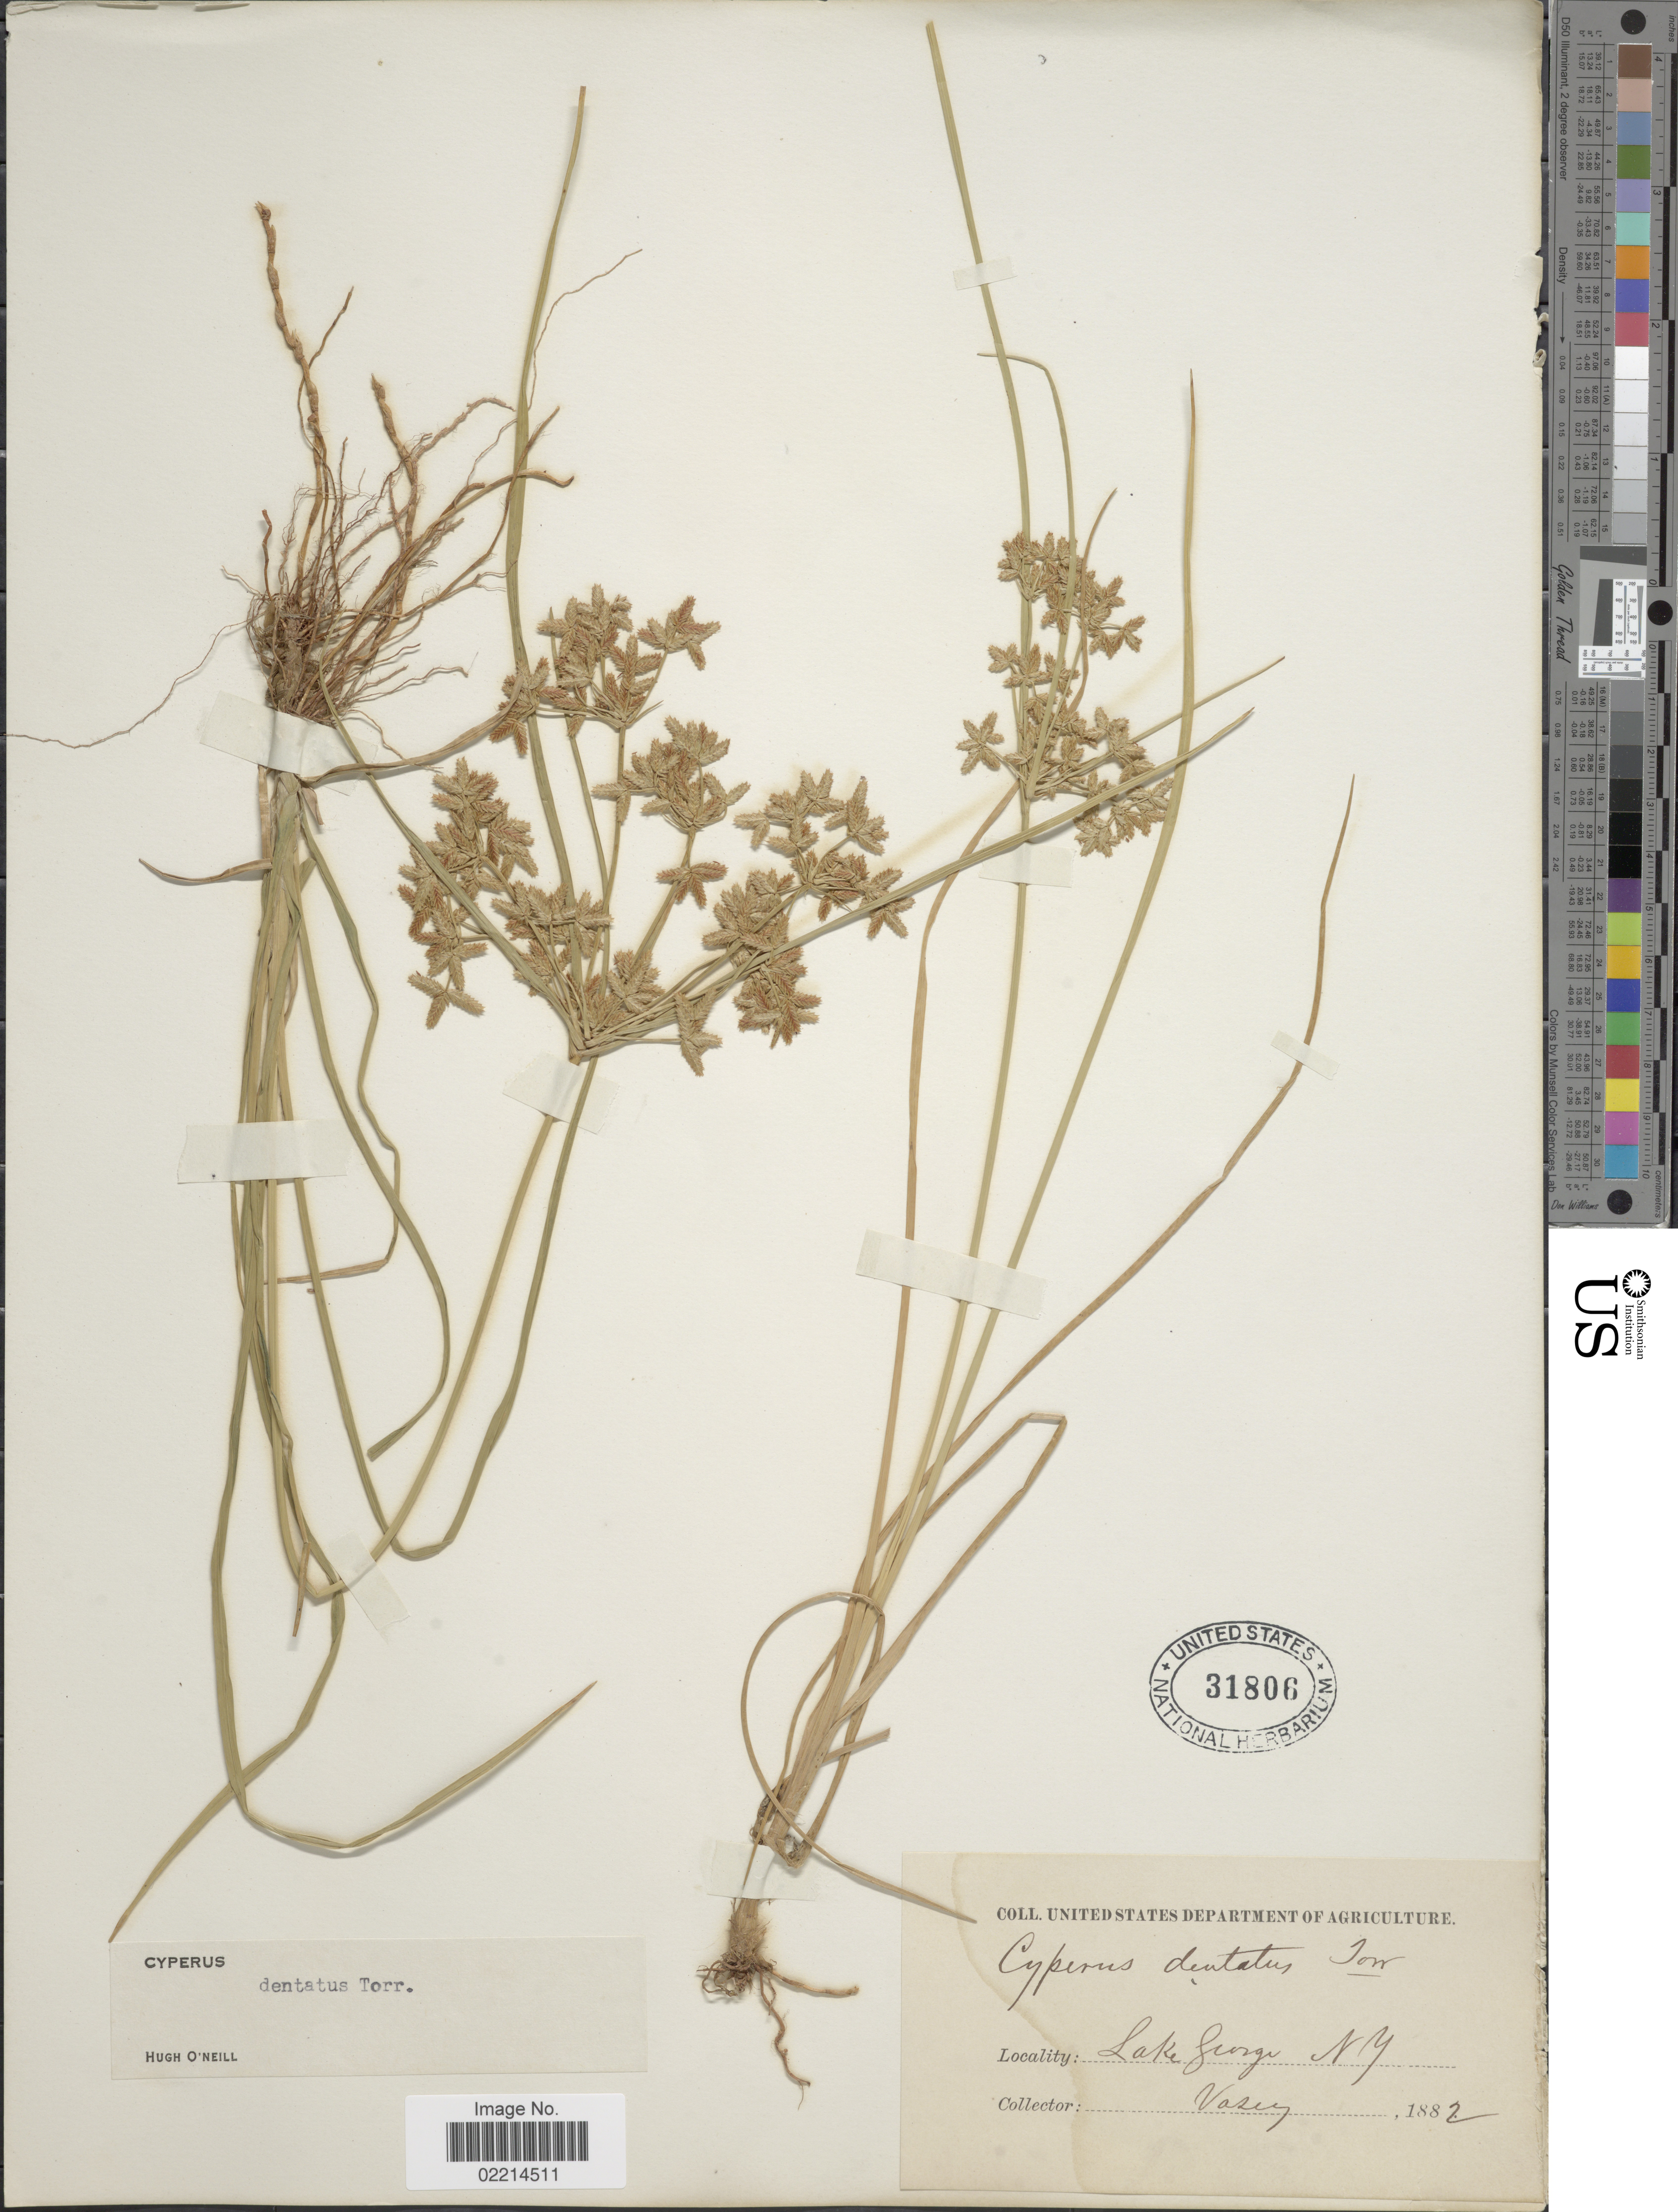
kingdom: Plantae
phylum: Tracheophyta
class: Liliopsida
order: Poales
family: Cyperaceae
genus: Cyperus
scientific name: Cyperus dentatus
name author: Torr.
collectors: Vasey, --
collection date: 1882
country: United States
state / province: New York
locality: Lake George.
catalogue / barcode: US 31806